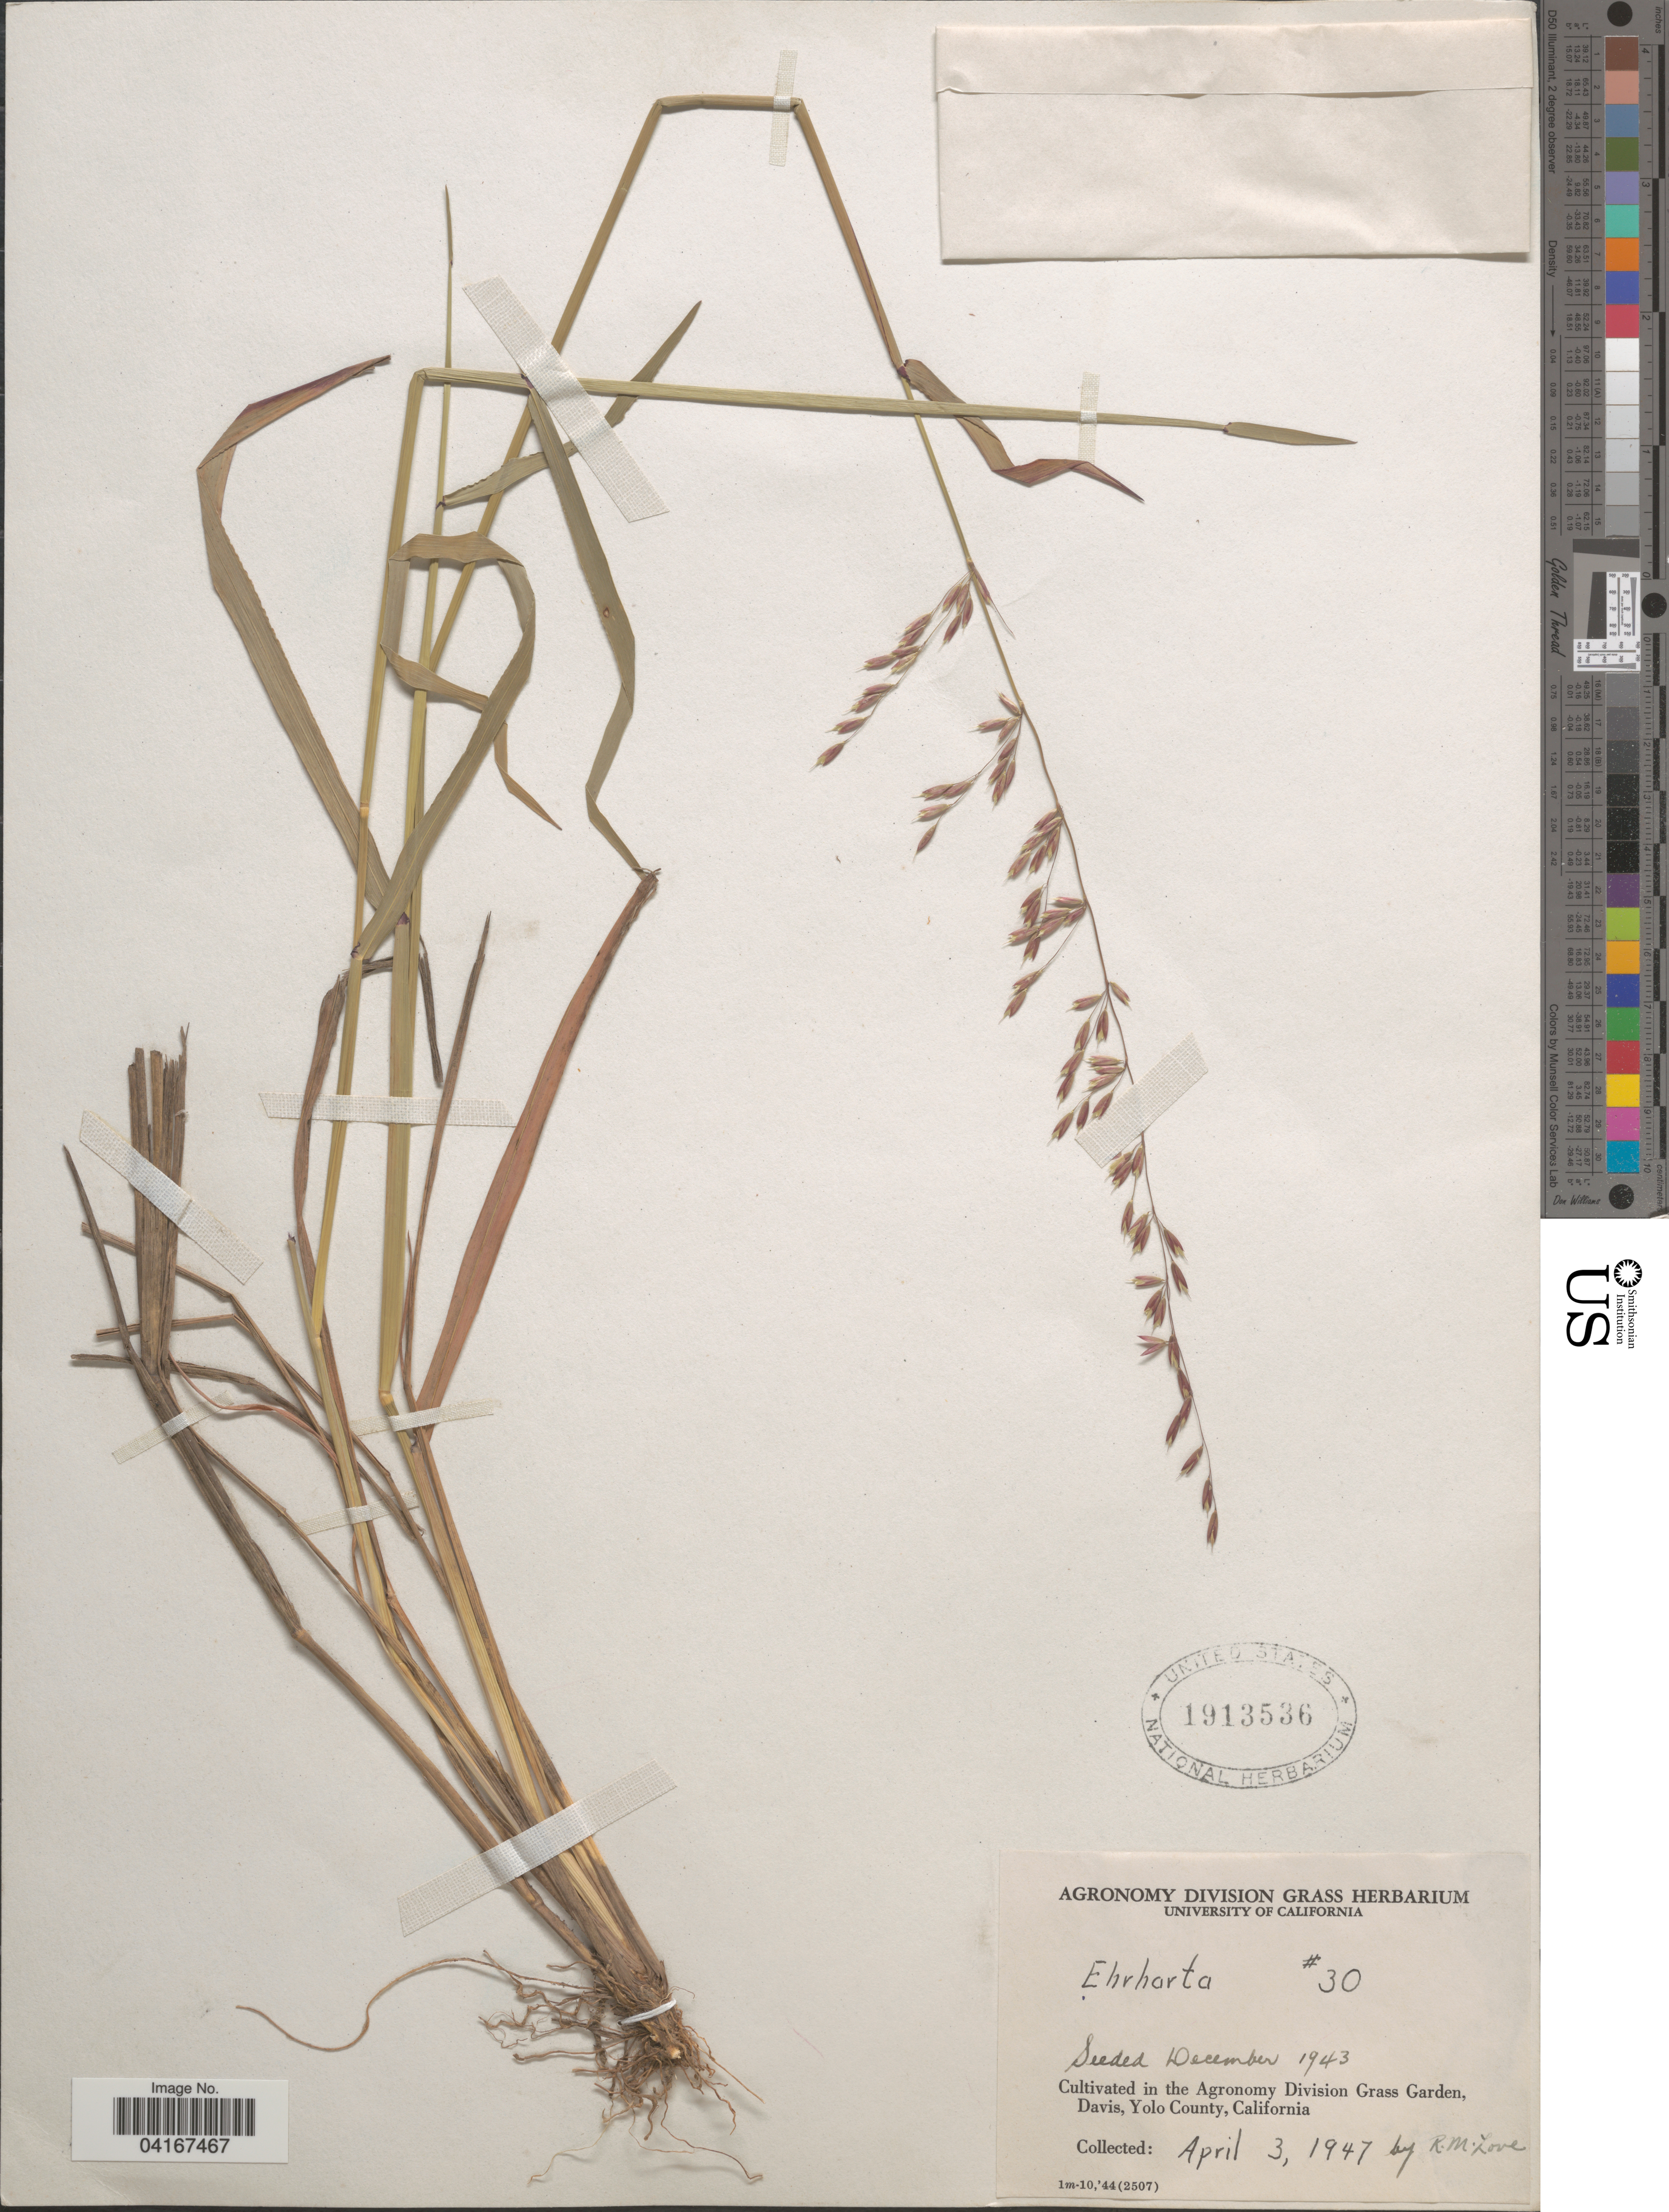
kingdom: Plantae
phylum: Tracheophyta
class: Liliopsida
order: Poales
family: Poaceae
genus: Ehrharta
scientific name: Ehrharta sp.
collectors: R. M. Love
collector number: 30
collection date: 1947-04-03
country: United States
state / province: California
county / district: Yolo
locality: In the Agronomy Division Grass Garden, Davis, Yolo County.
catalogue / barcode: US 1913536